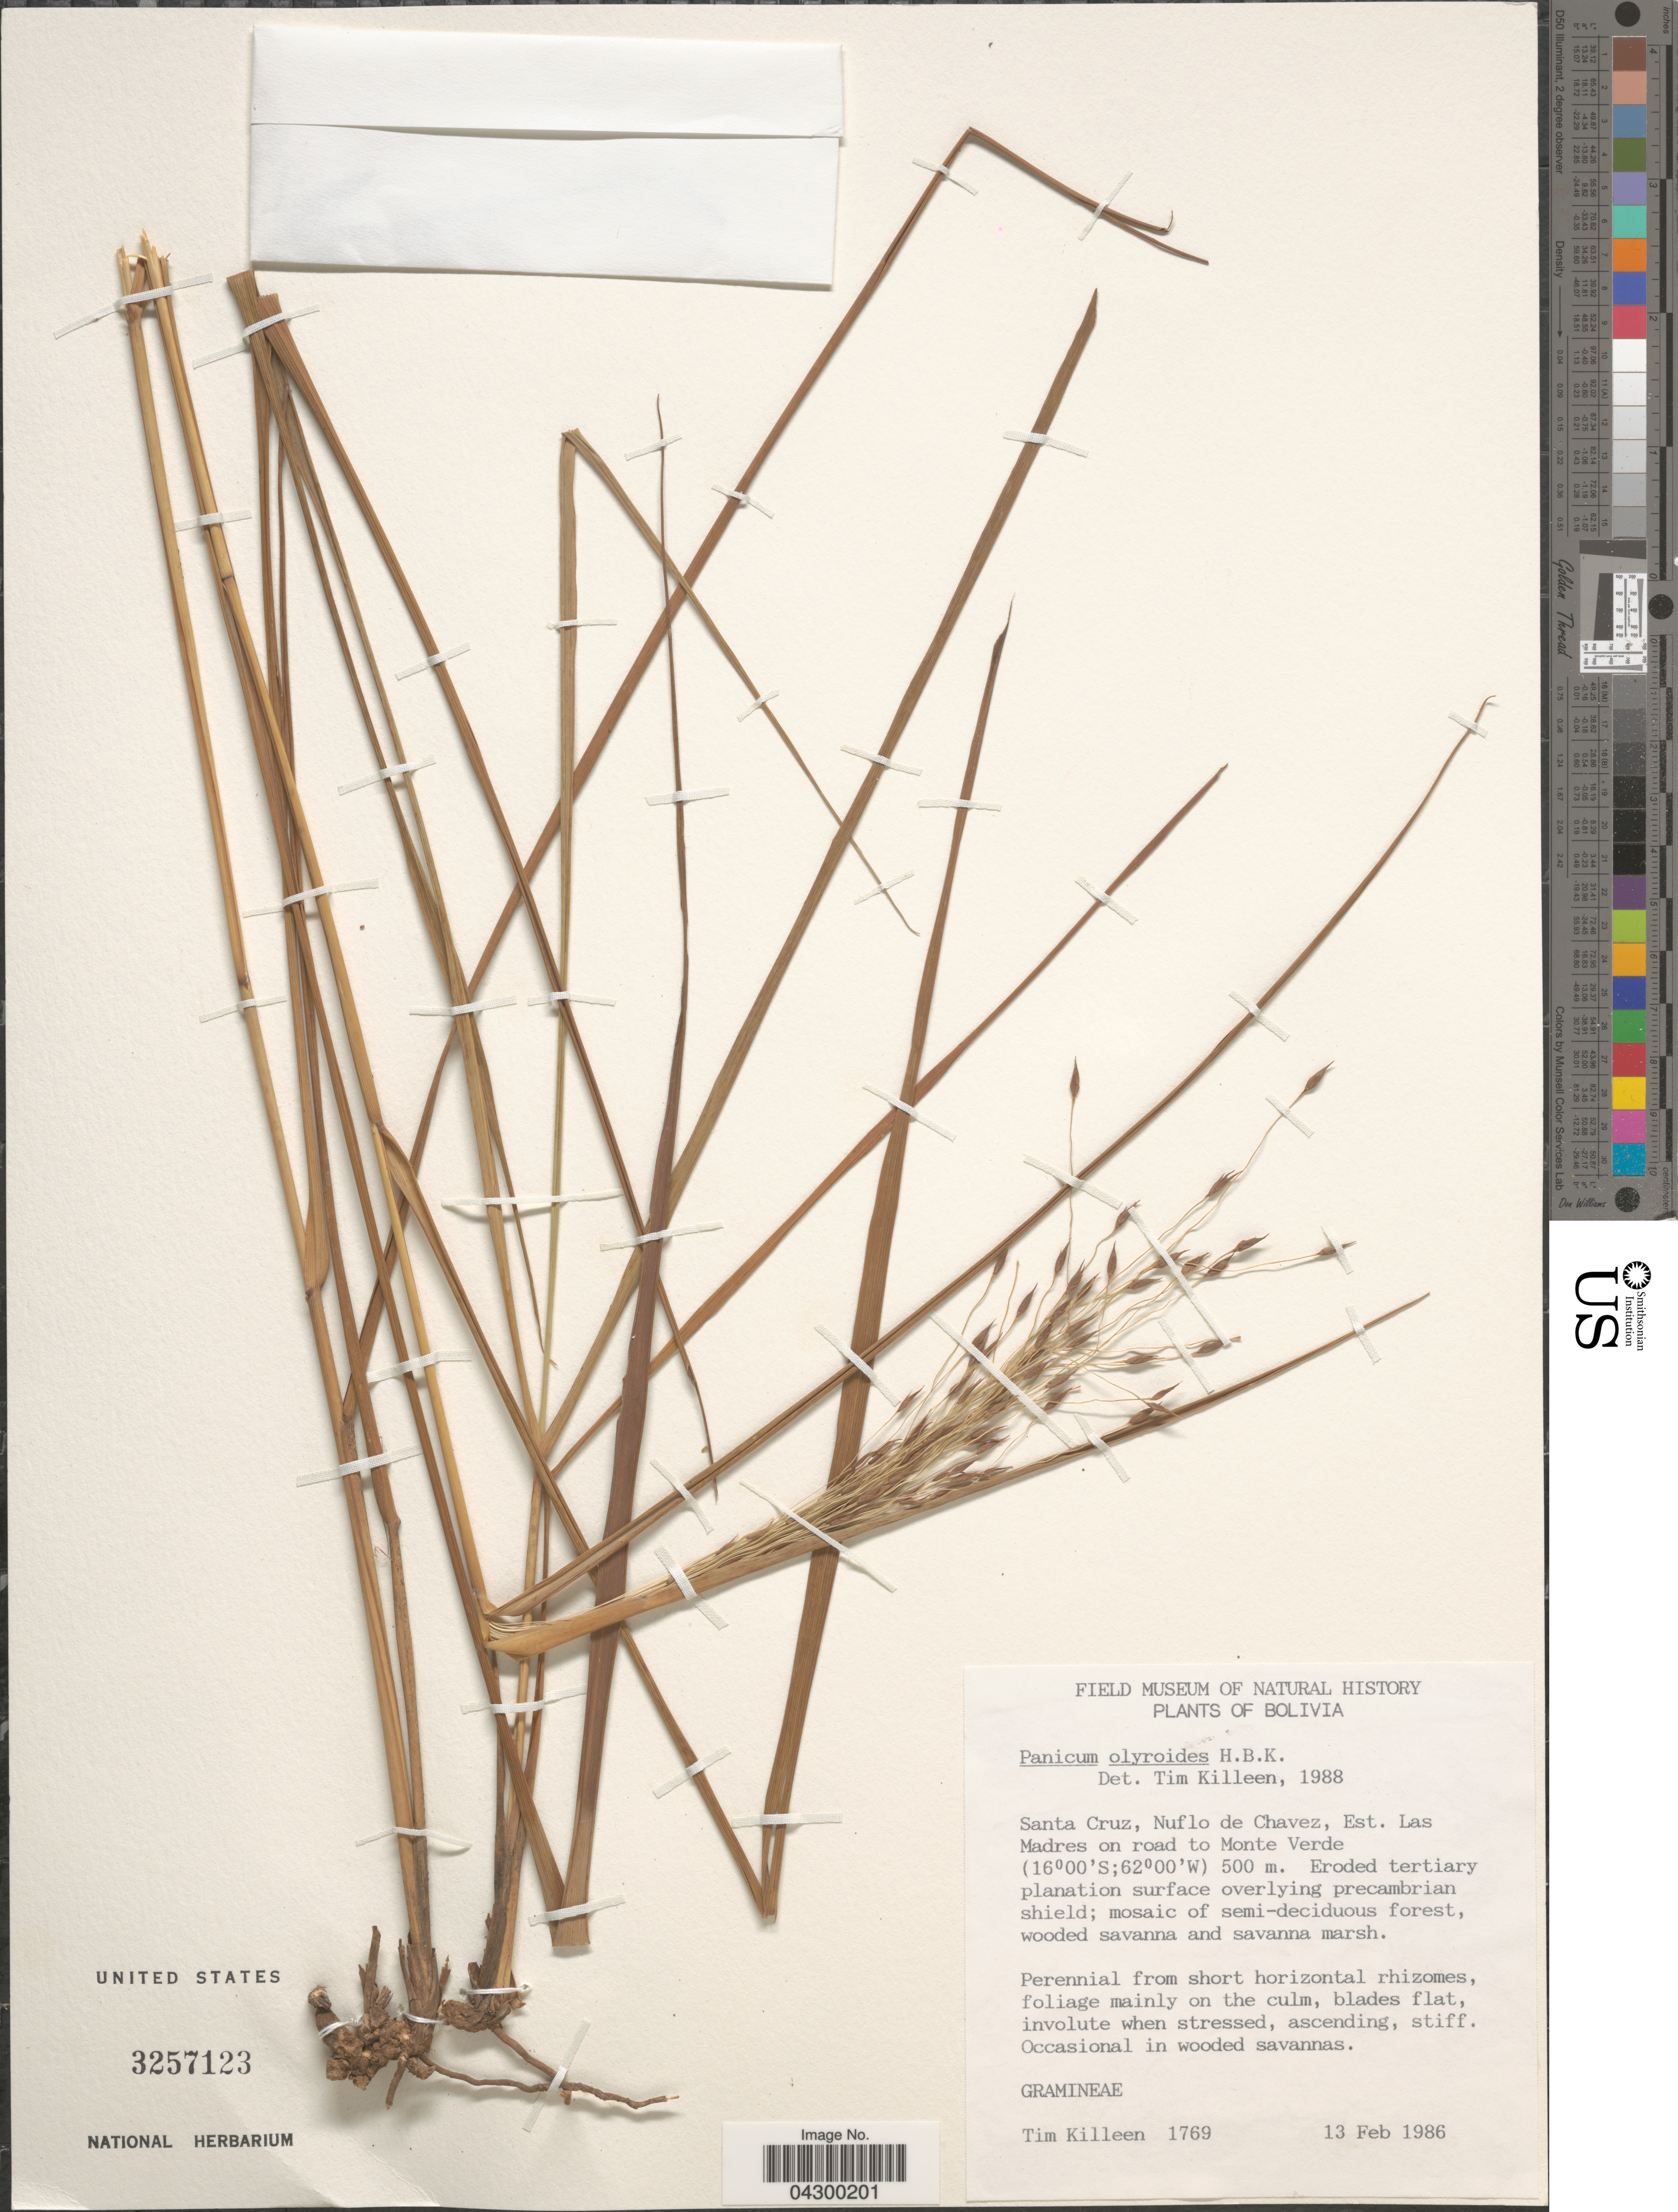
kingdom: Plantae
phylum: Tracheophyta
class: Liliopsida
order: Poales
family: Poaceae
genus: Panicum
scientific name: Panicum olyroides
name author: Kunth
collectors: T. J. Killeen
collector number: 1769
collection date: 1986-02-13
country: Bolivia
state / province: Santa Cruz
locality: Nuflo de Chavez, Est. Las Madres on road to Monte Verde.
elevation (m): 500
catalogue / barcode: US 3257123